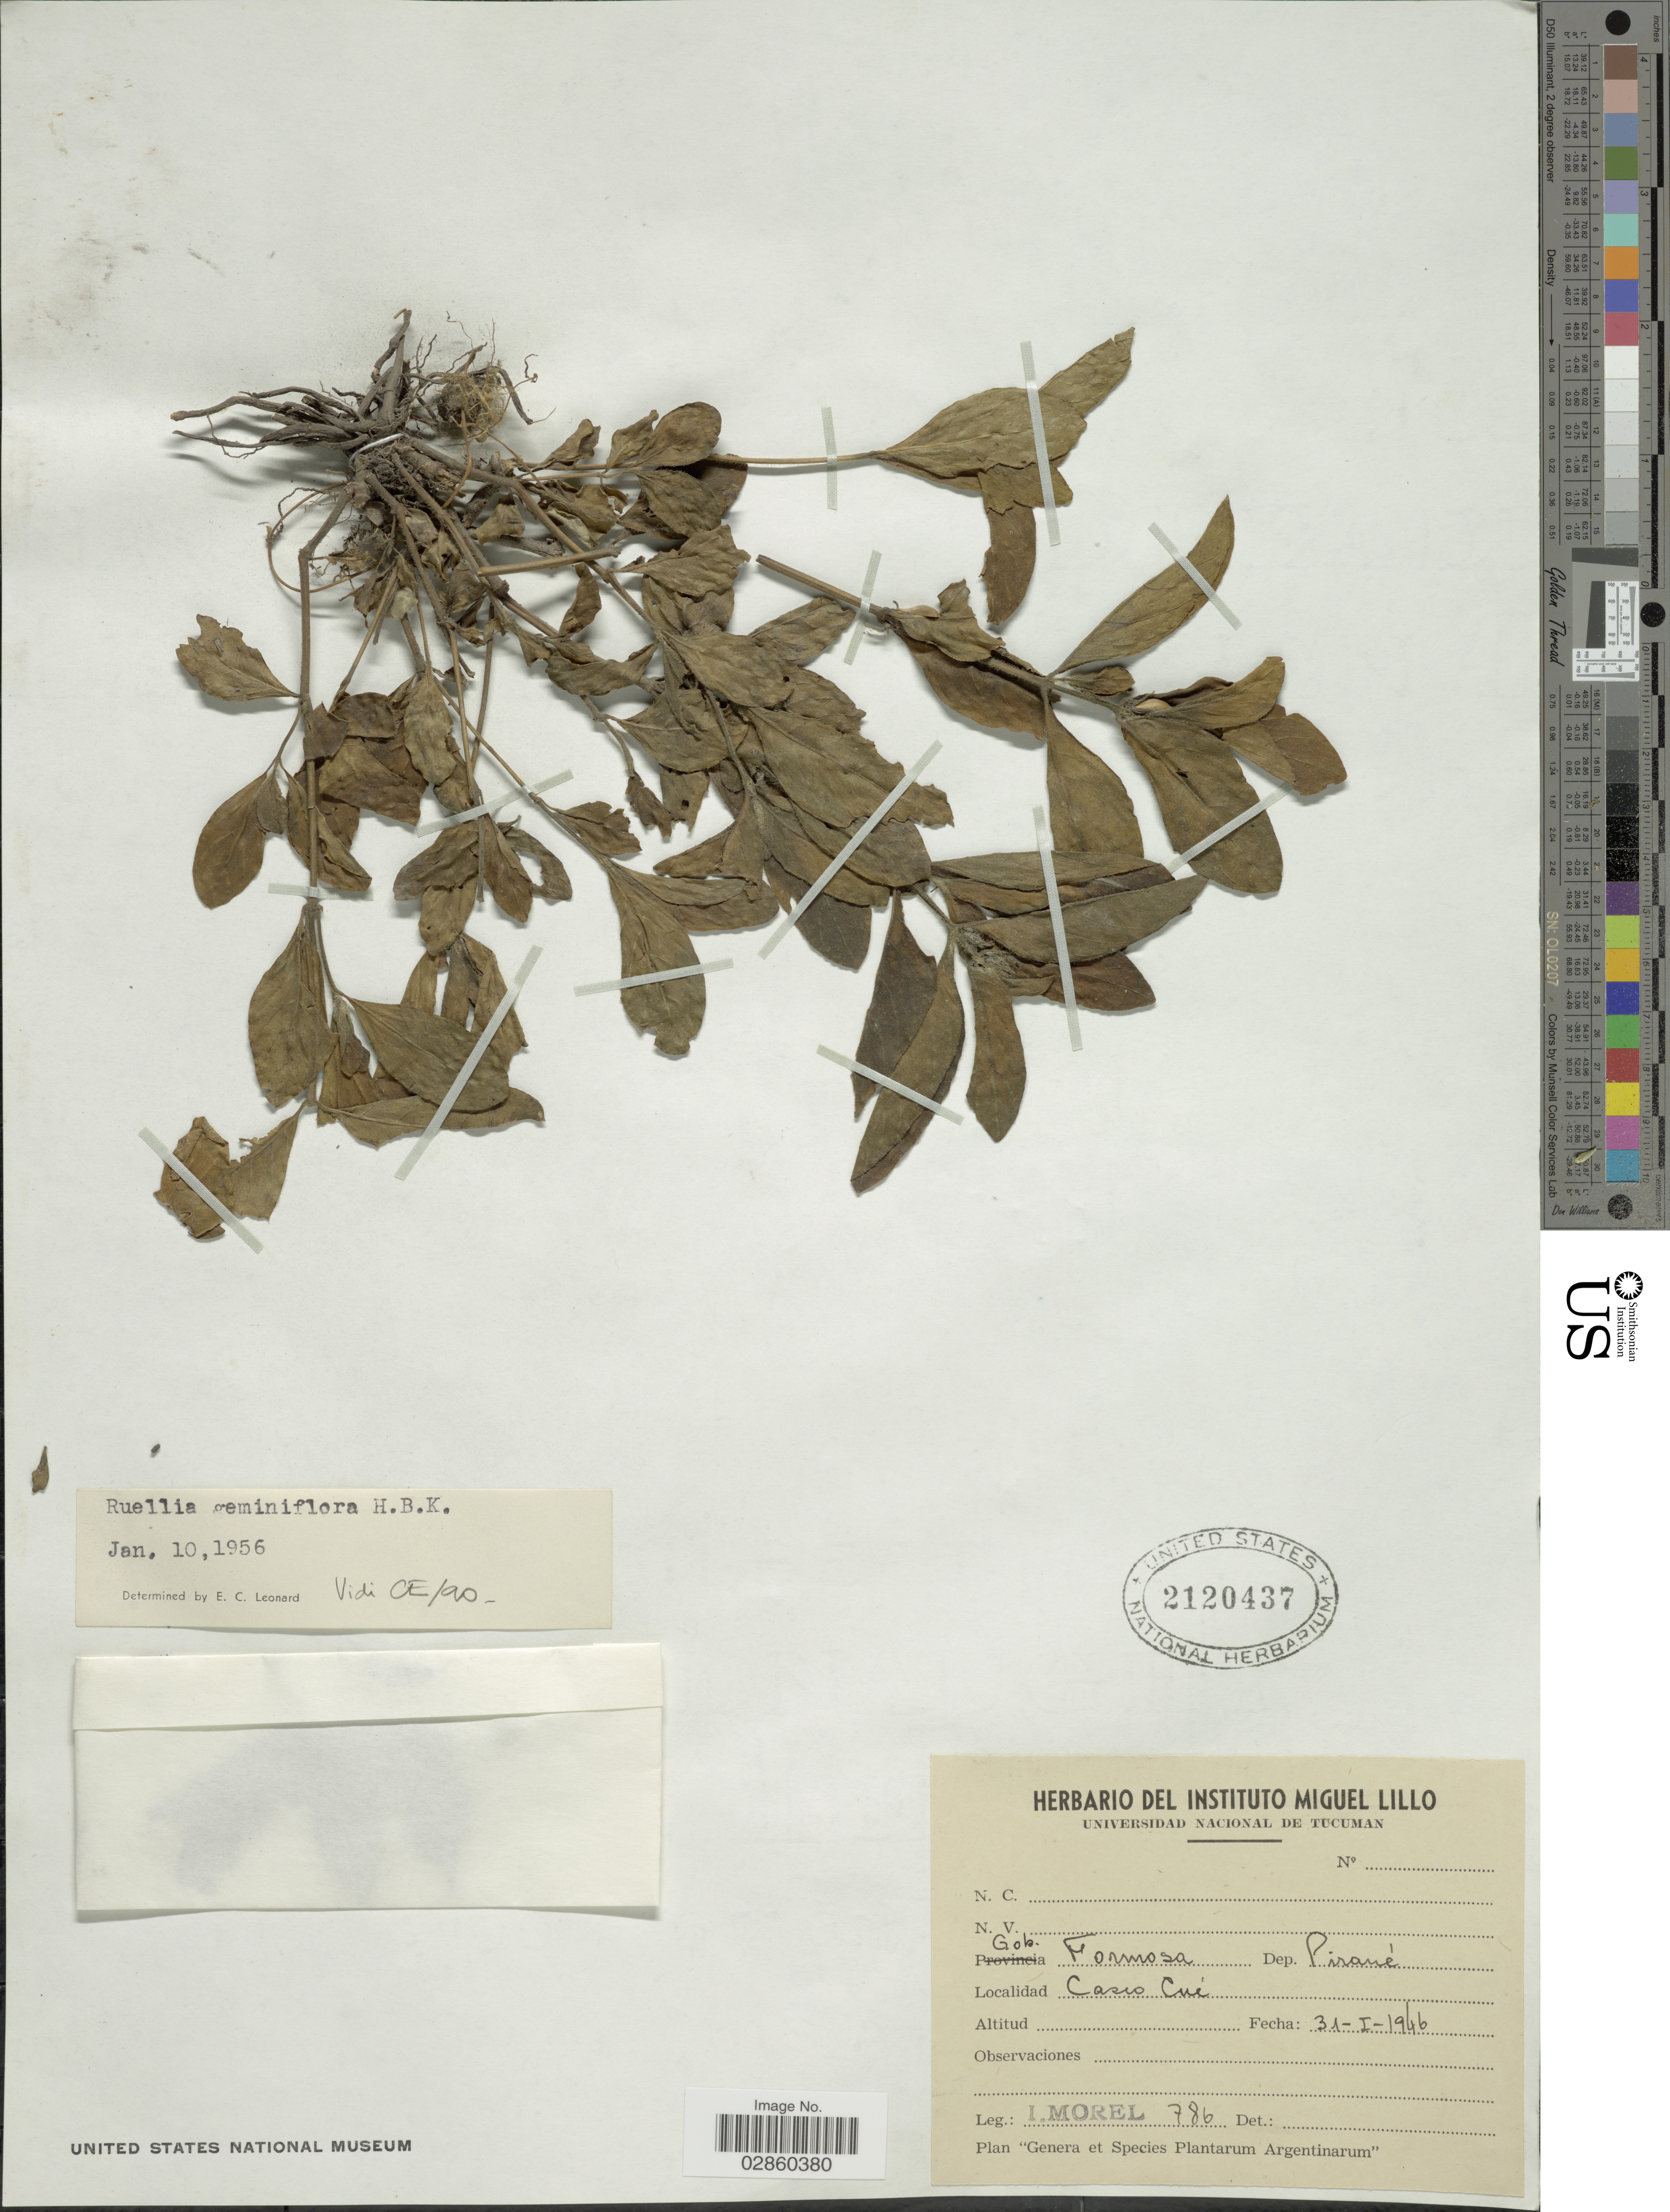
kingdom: Plantae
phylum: Tracheophyta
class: Magnoliopsida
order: Lamiales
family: Acanthaceae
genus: Ruellia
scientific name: Ruellia geminiflora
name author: Kunth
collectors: I. Morel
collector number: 786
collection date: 1946-01-31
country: Argentina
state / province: Formosa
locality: Gob. Formosa. Dep. Pirané. Casco Cué.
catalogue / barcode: US 2120437